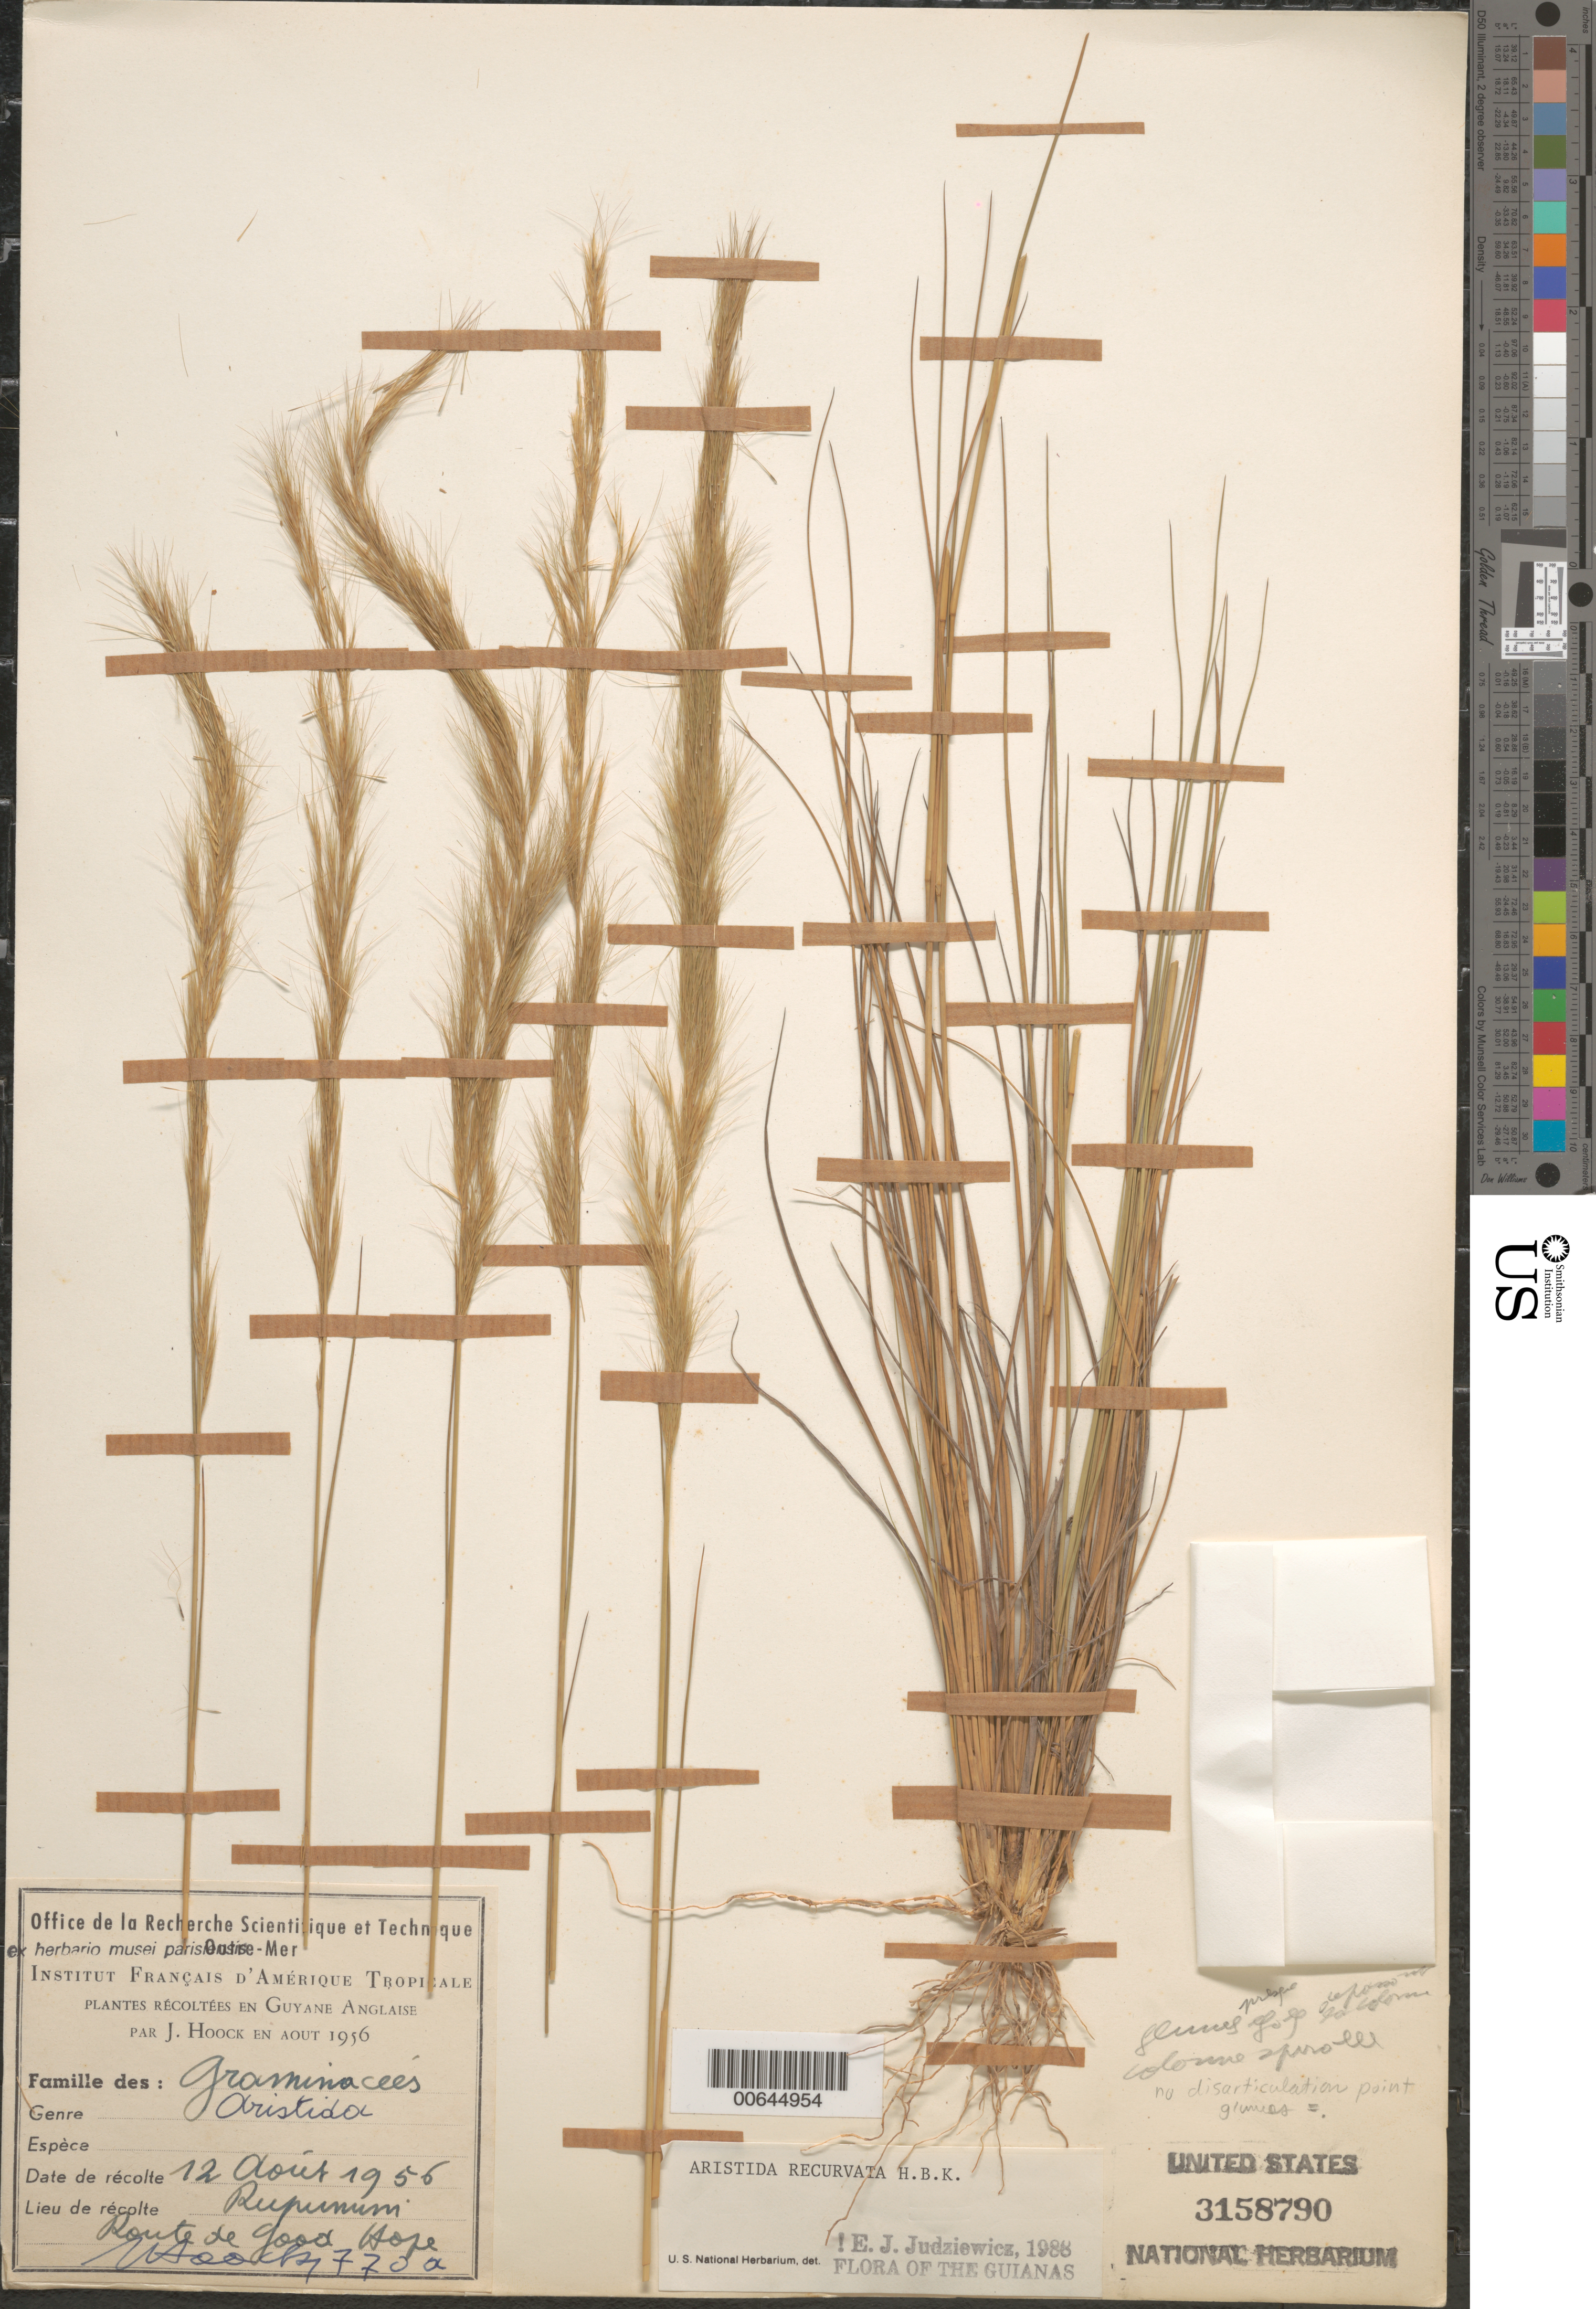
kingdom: Plantae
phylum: Tracheophyta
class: Liliopsida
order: Poales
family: Poaceae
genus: Aristida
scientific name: Aristida recurvata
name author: Kunth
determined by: Judziewicz, E. J.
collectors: J. Hoock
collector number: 770 a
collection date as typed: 12-Aug-56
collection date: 1956-08-12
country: Guyana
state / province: U. Takutu-U. Essequibo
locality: Rupununi, Route de Good Hope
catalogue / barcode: US 3158790